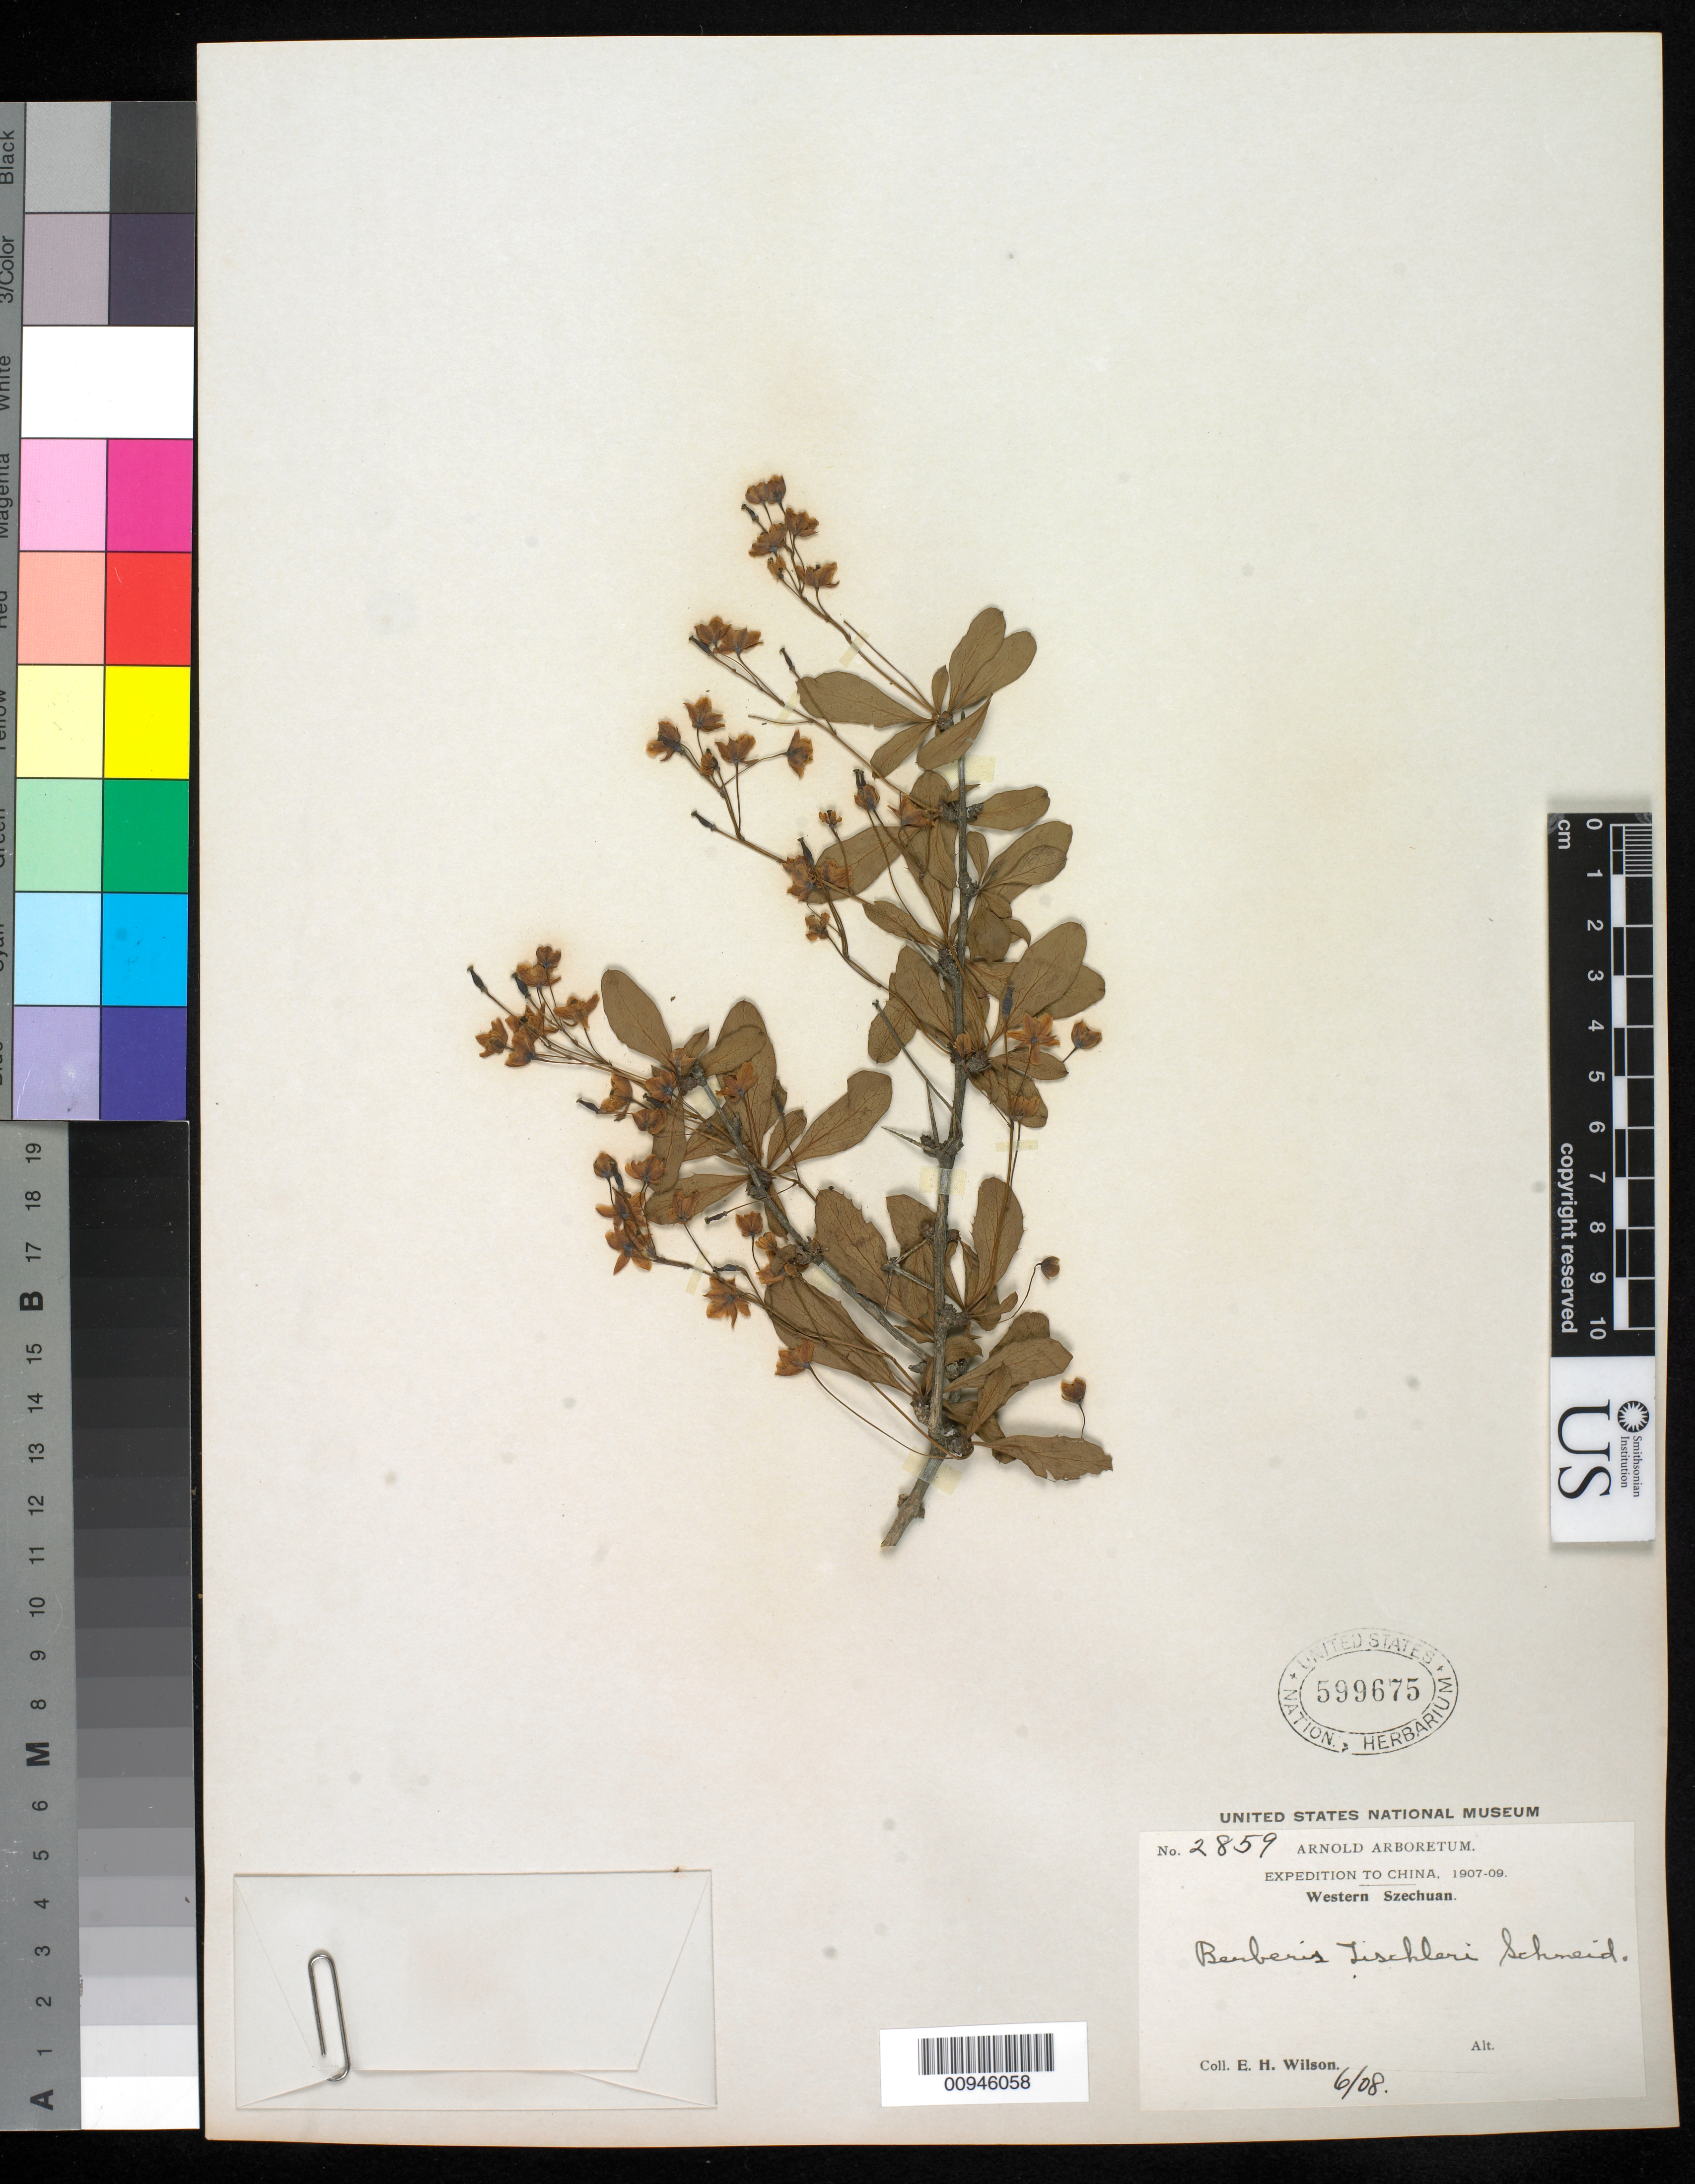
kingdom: Plantae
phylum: Tracheophyta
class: Magnoliopsida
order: Ranunculales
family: Berberidaceae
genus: Berberis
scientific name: Berberis tischleri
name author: C.K. Schneid.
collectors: E. H. Wilson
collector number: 2859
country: China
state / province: Sichuan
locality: Western Szechuan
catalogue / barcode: US 599675